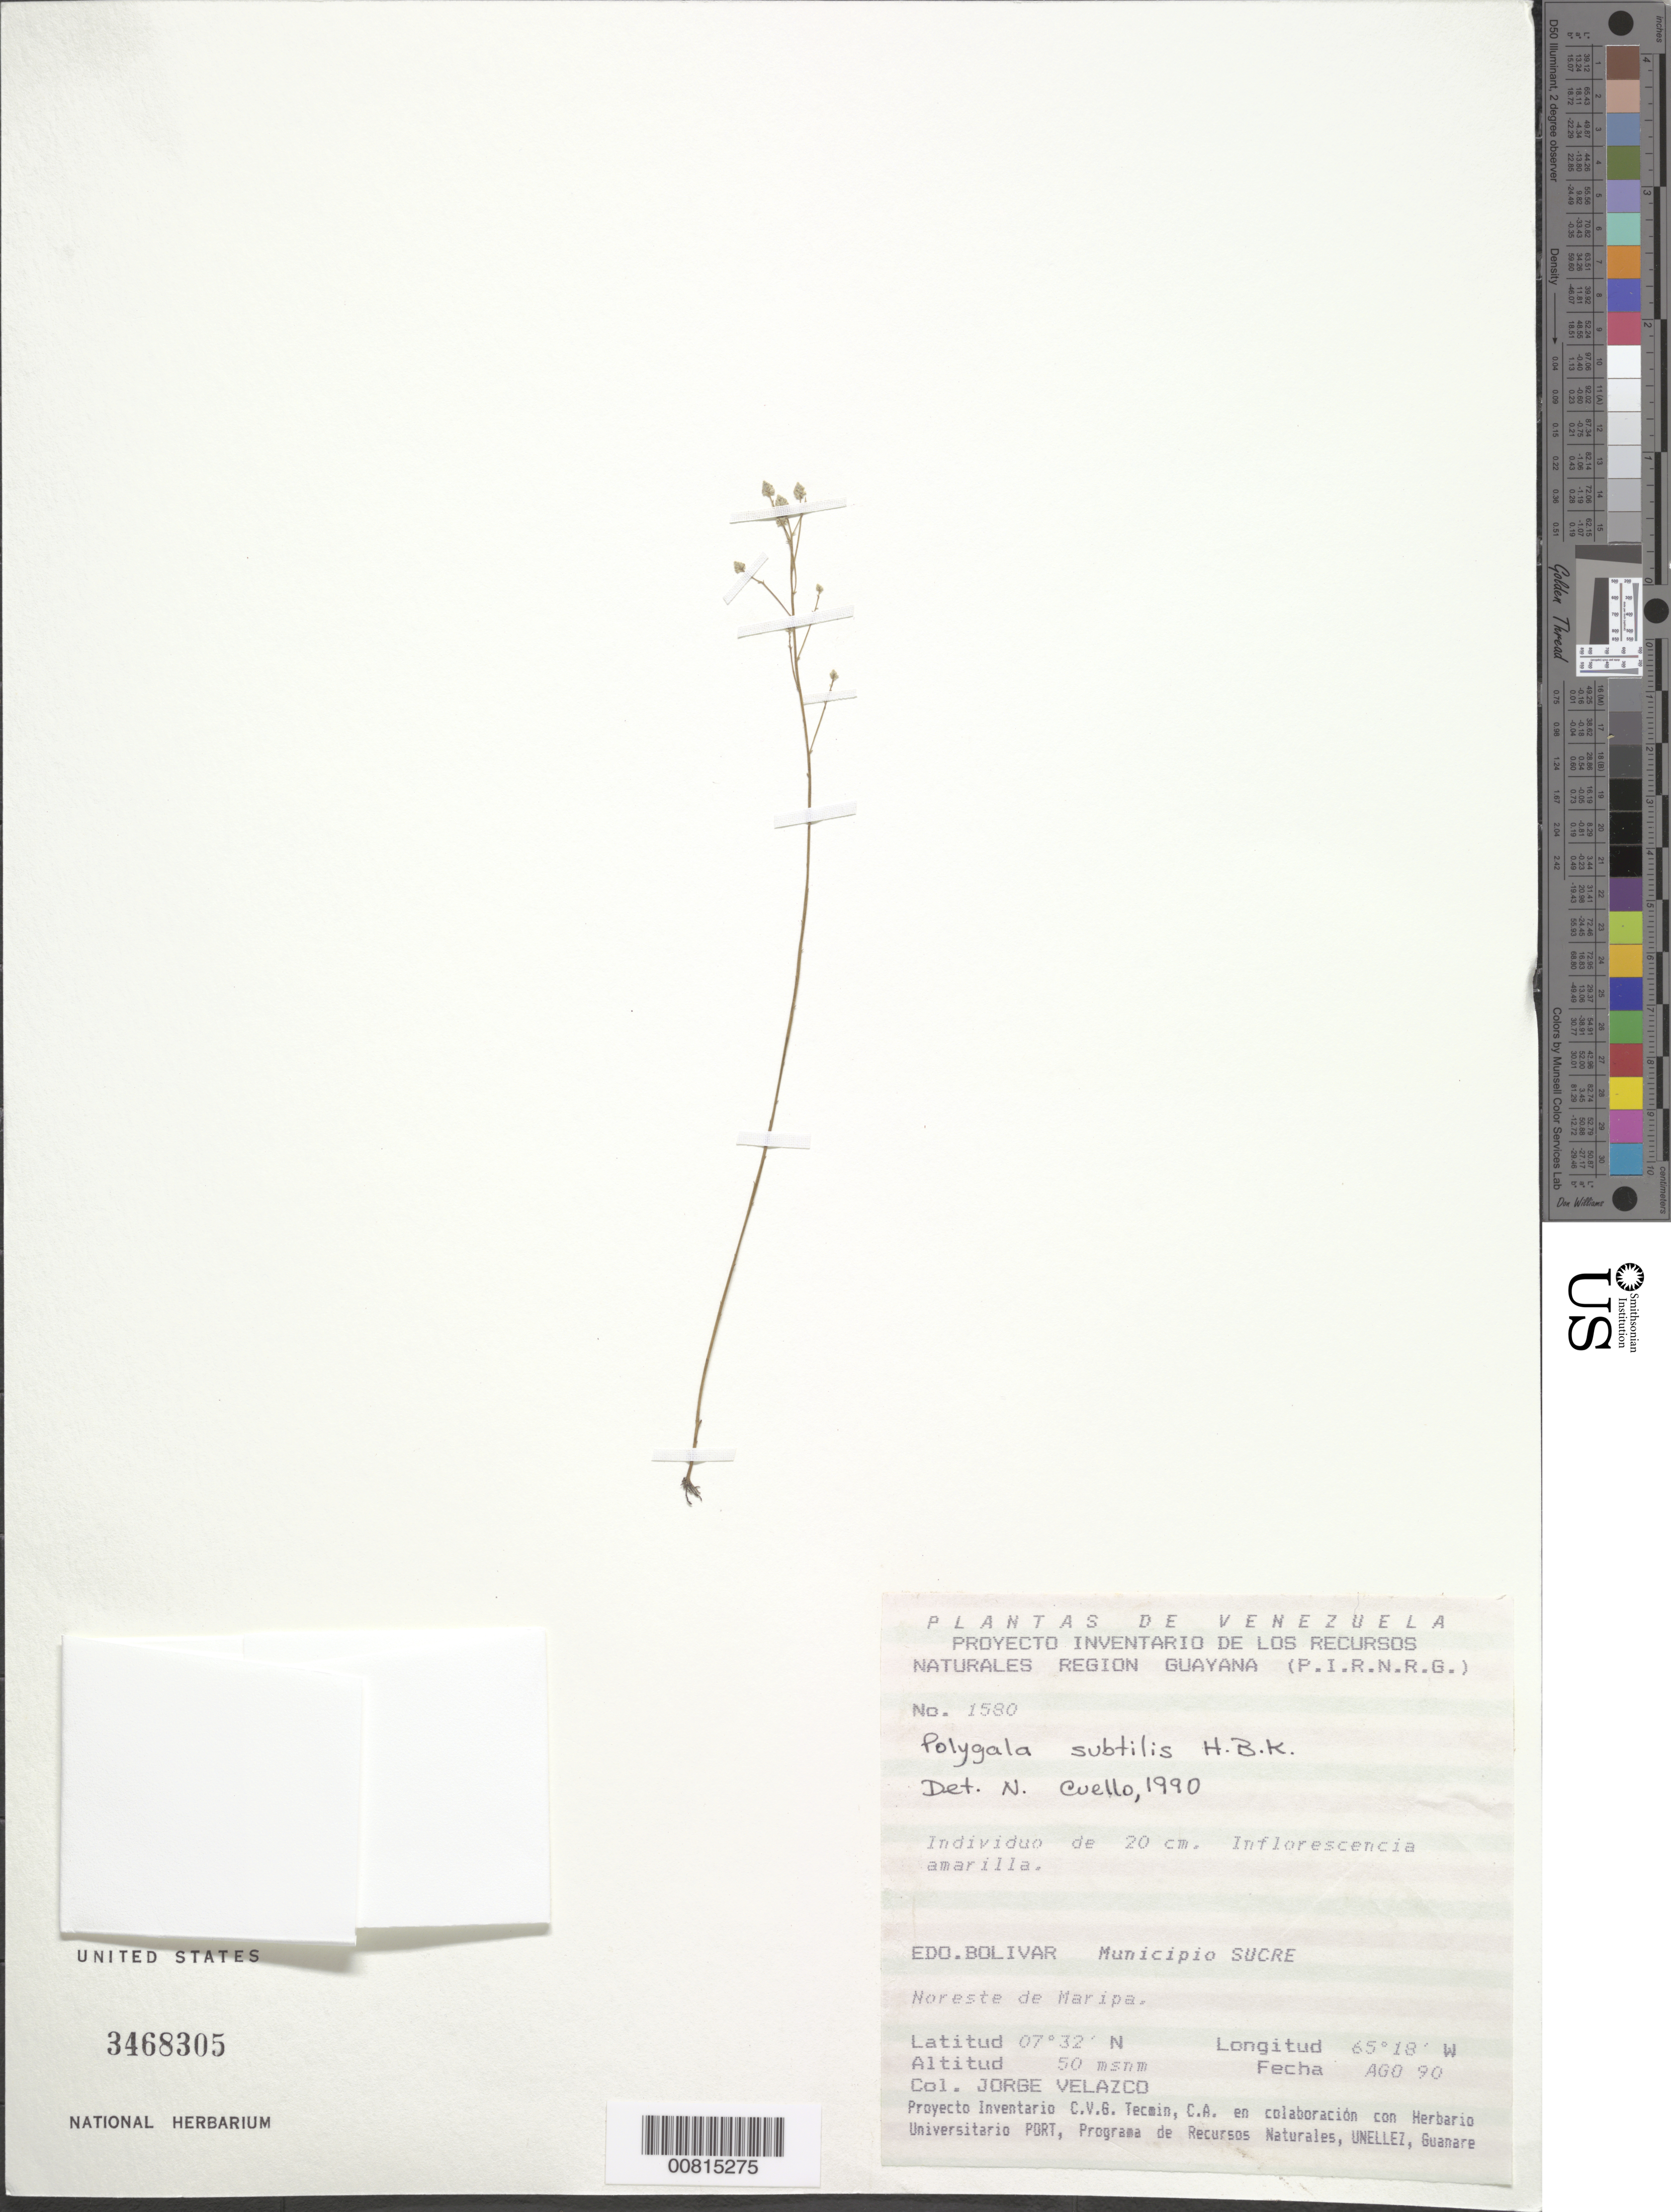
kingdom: Plantae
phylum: Tracheophyta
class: Magnoliopsida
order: Fabales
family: Polygalaceae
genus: Polygala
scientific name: Polygala subtilis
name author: Kunth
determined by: Cuello, Nidia L.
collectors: J. Velazco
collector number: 1580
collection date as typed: Aug-90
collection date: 1990-08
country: Venezuela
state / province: Bolívar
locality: Mun. Sucre, NE de Maripa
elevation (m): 50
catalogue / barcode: US 3468305